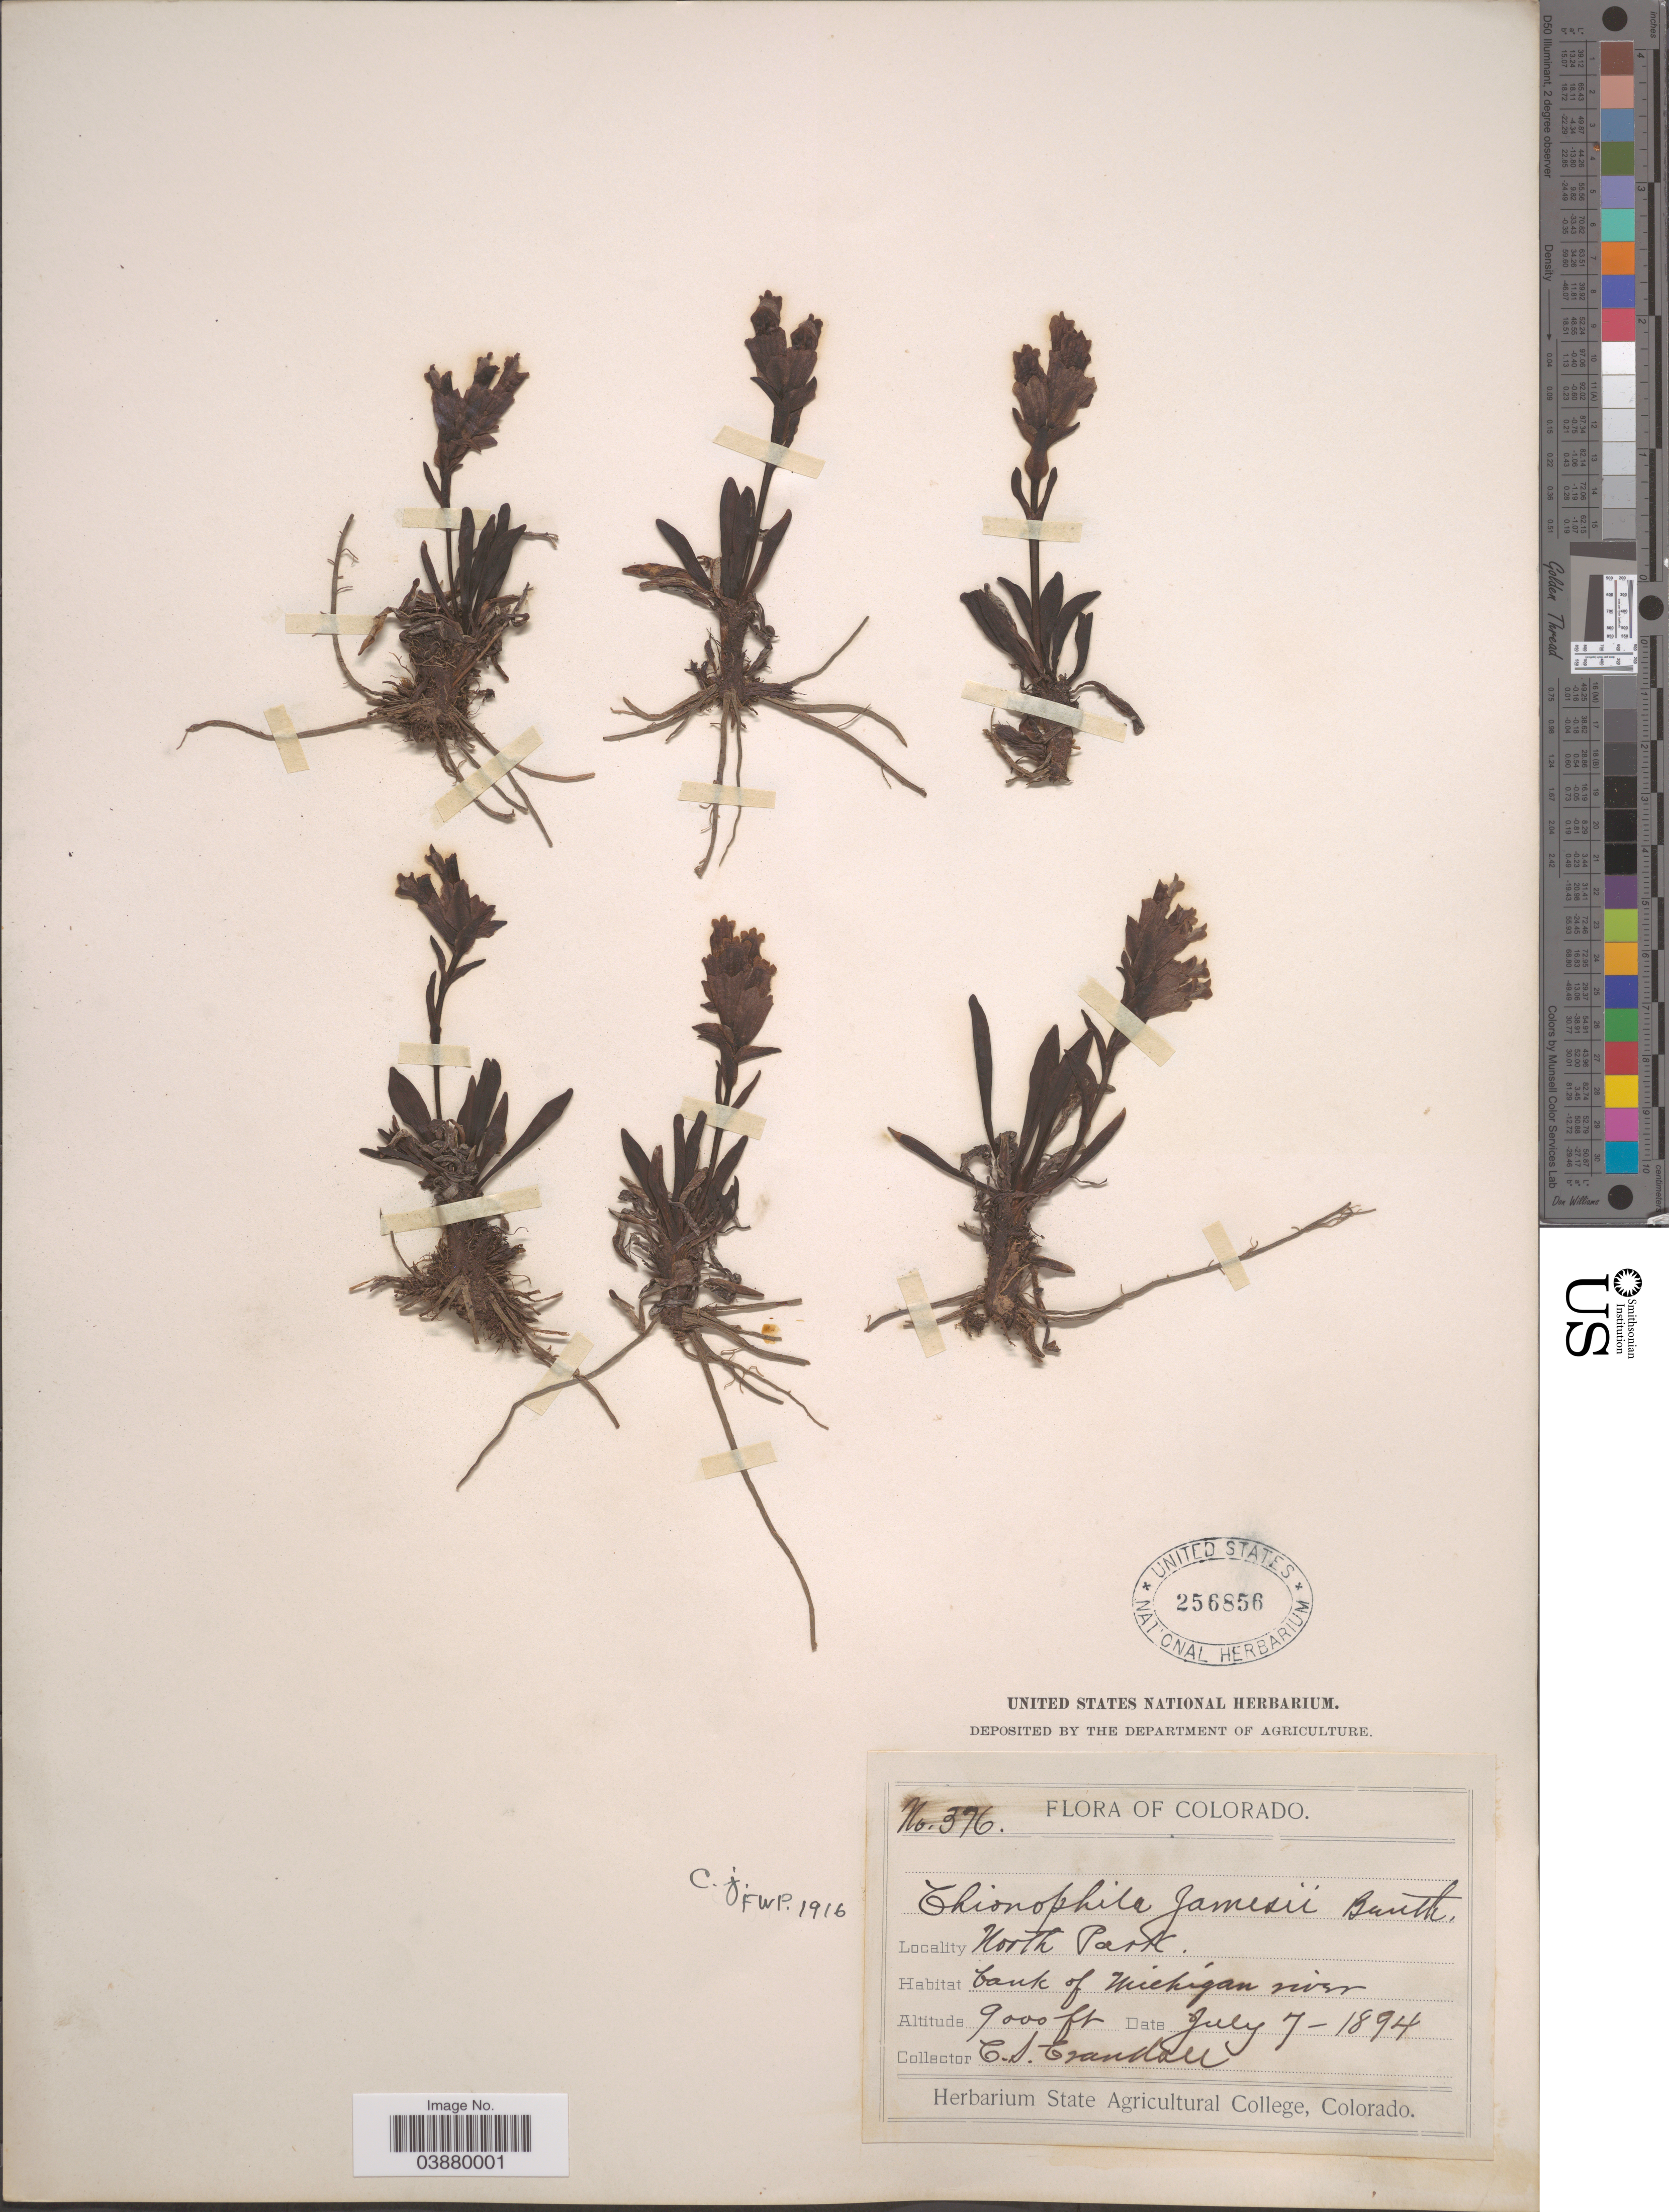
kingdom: Plantae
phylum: Tracheophyta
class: Magnoliopsida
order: Lamiales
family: Plantaginaceae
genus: Chionophila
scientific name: Chionophila jamesii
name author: Benth.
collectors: C. Crandall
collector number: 376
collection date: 1894-07-07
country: United States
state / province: Colorado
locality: North Park. bank of Michigan river.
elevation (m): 2743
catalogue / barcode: US 256856